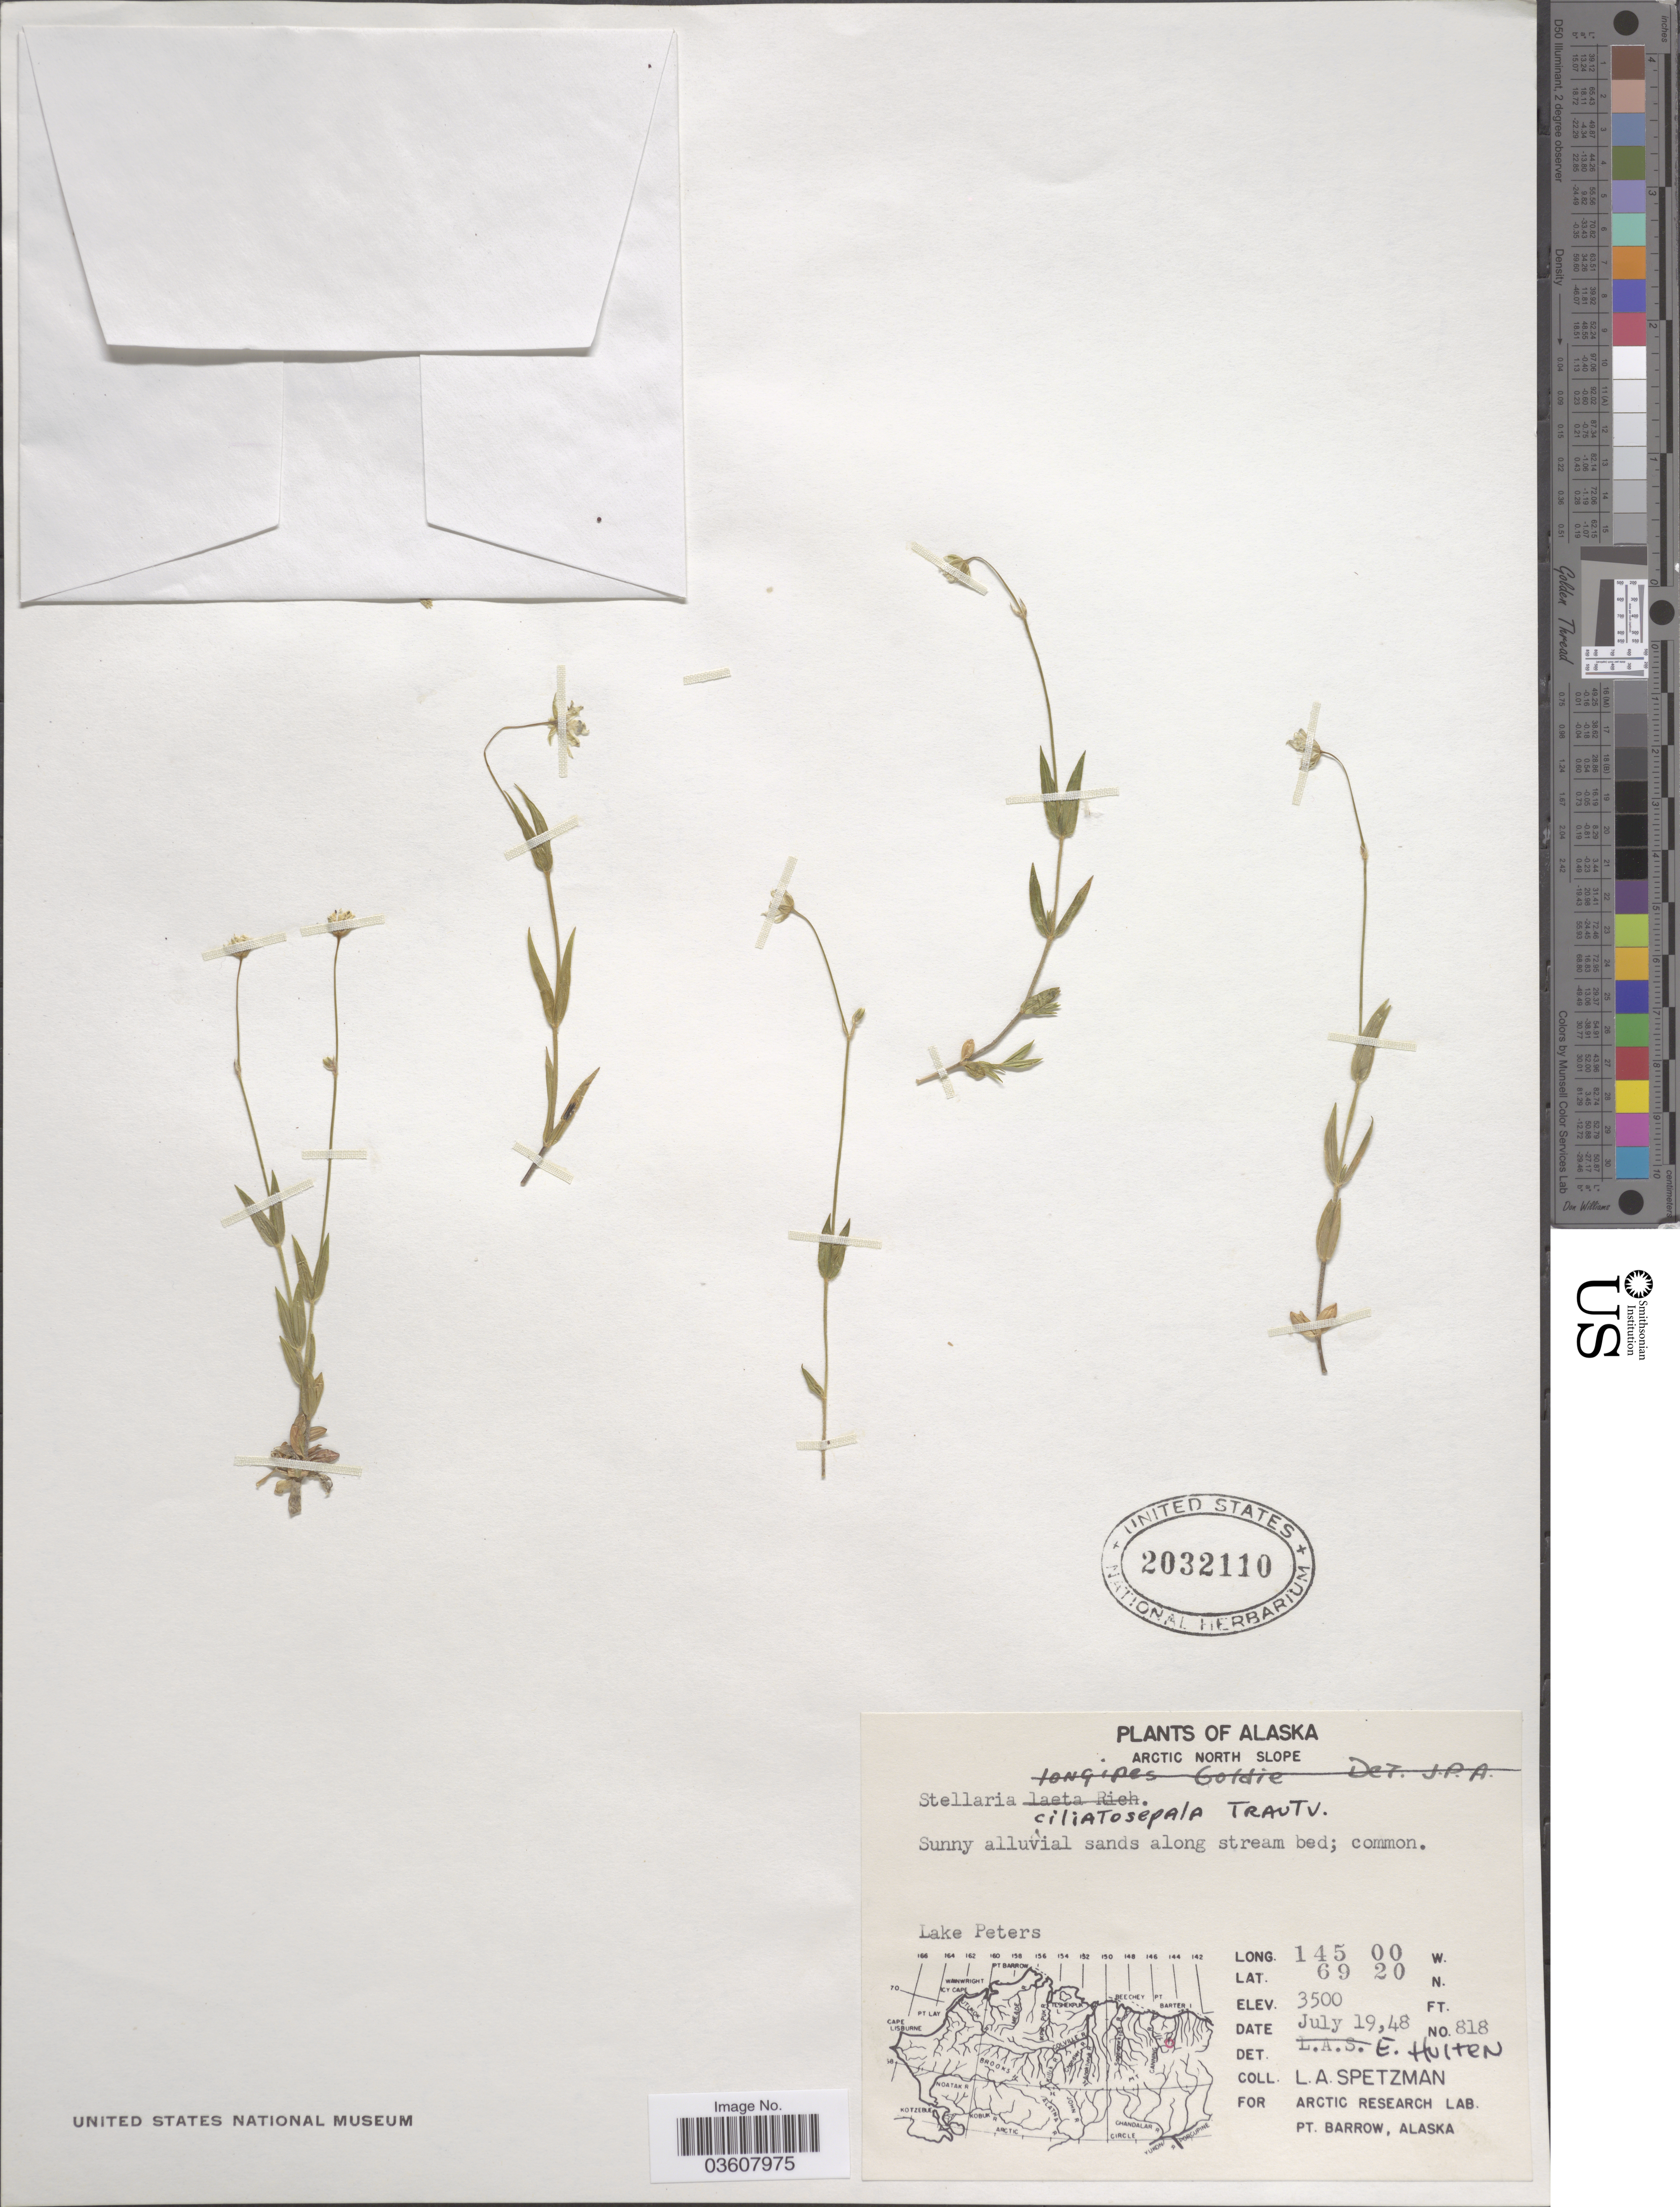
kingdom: Plantae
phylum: Tracheophyta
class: Magnoliopsida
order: Caryophyllales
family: Caryophyllaceae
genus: Stellaria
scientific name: Stellaria ciliatosepala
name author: Trautv.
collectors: L. Spetzman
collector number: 818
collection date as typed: Transcribed d/m/y: 19/7/48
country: United States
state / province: Alaska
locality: Arctic North Slope, Lake Peters.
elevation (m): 1067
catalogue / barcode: US 2032110